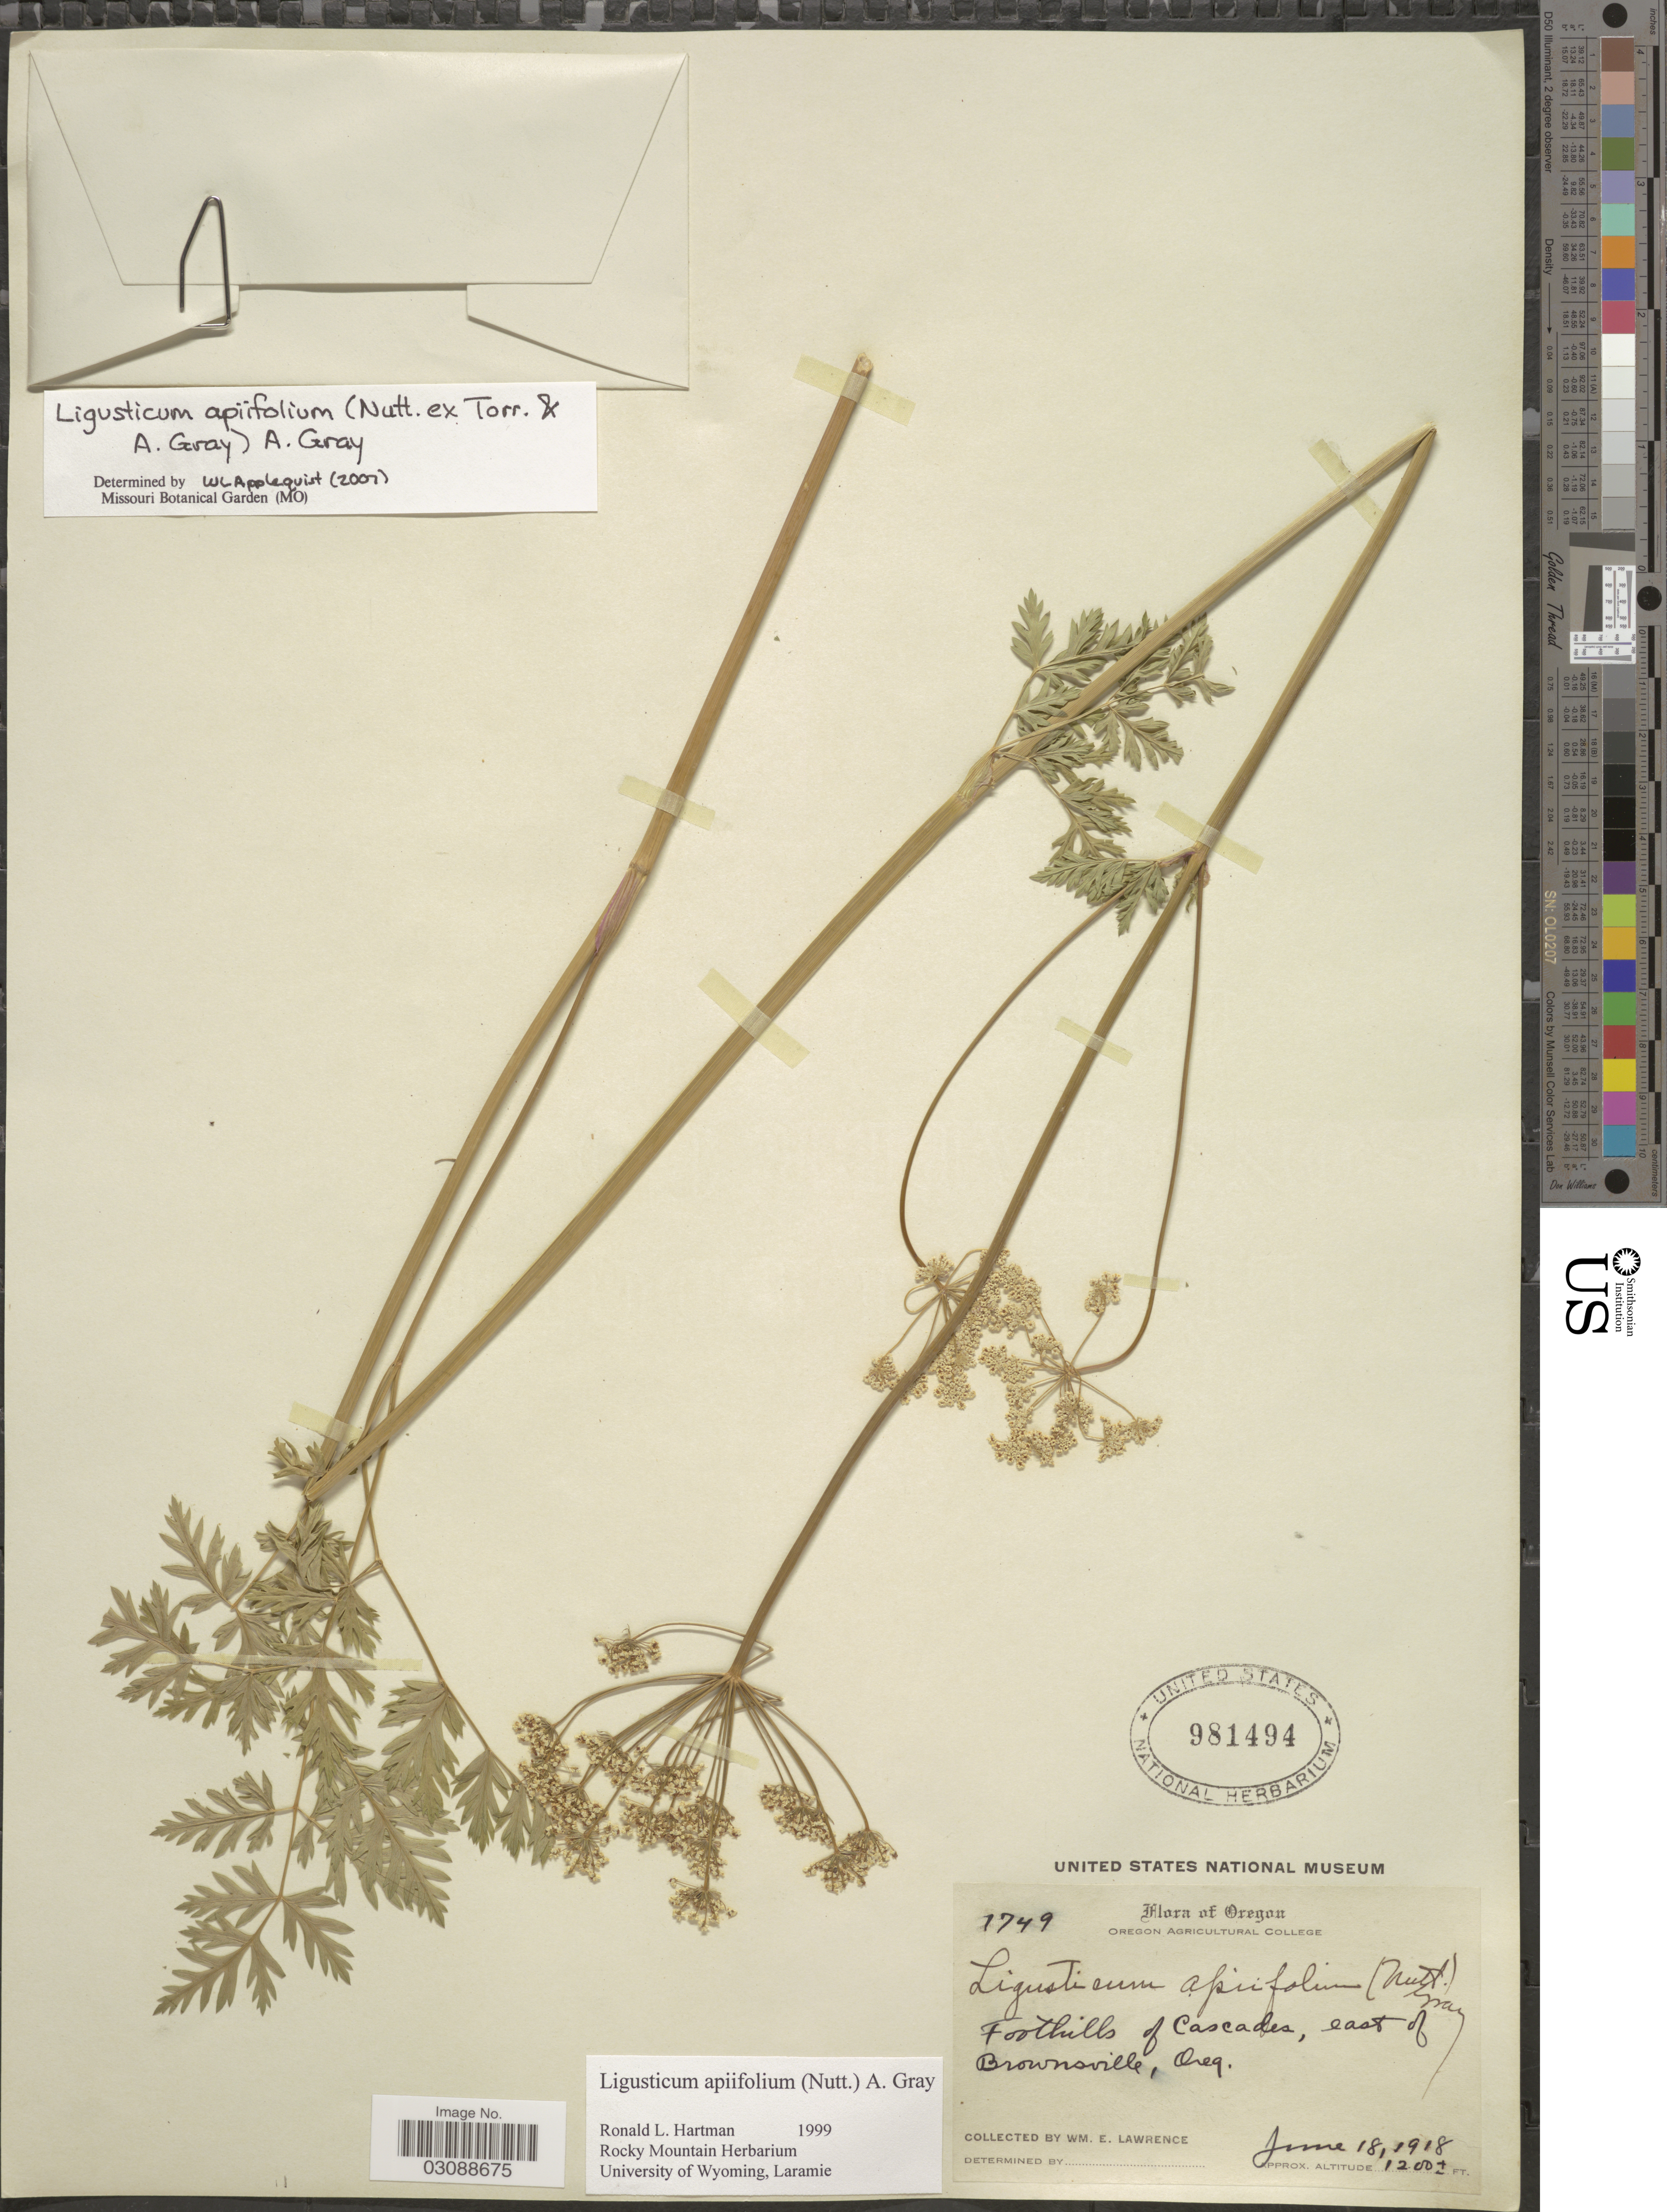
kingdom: Plantae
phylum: Tracheophyta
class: Magnoliopsida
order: Apiales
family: Apiaceae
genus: Ligusticum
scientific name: Ligusticum apiifolium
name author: (Nutt. ex Torr. & A. Gray) A. Gray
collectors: W. Lawrence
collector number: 1749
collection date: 1918-06-18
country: United States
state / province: Oregon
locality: Foothills of Cascades, east of Brownsville.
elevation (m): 366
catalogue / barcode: US 981494